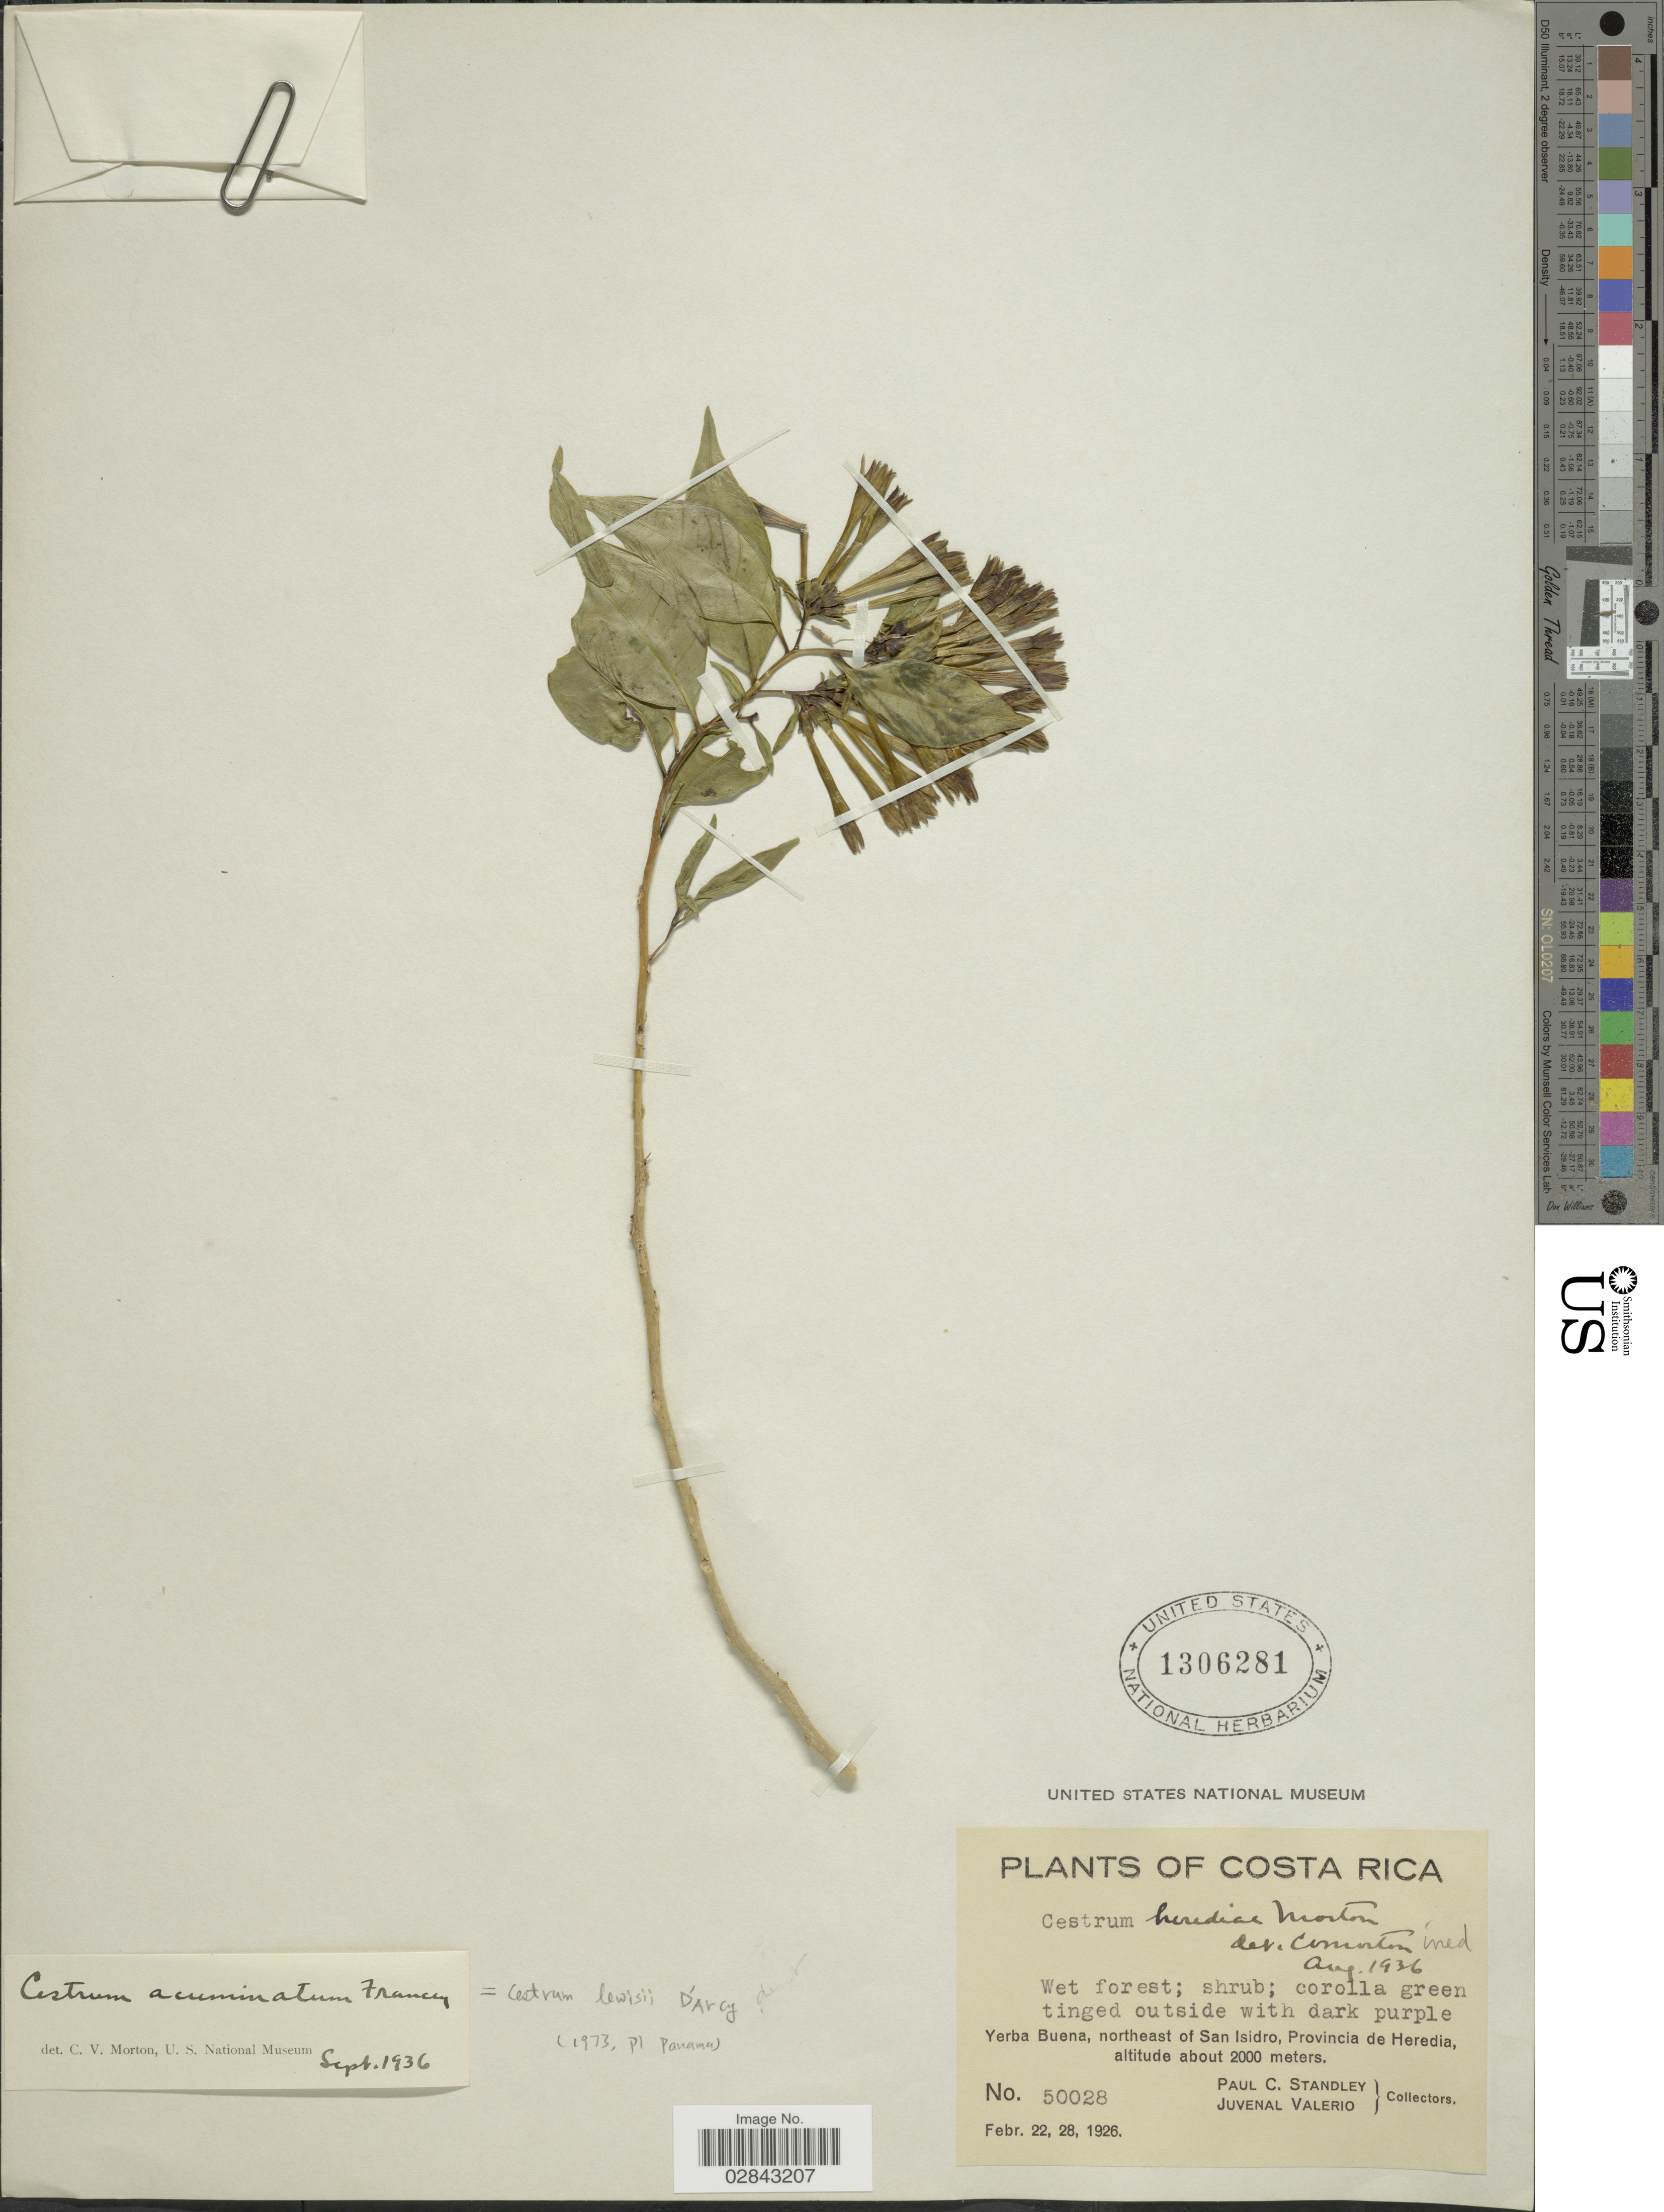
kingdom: Plantae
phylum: Tracheophyta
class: Magnoliopsida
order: Solanales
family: Solanaceae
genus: Cestrum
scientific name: Cestrum acuminatum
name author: Francey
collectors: P. C. Standley & J. Valerio R.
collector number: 50028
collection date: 1926-02-22/1926-02-28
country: Costa Rica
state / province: Heredia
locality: Yerba Buena, northeast of San Isidro.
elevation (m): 2000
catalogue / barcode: US 1306281